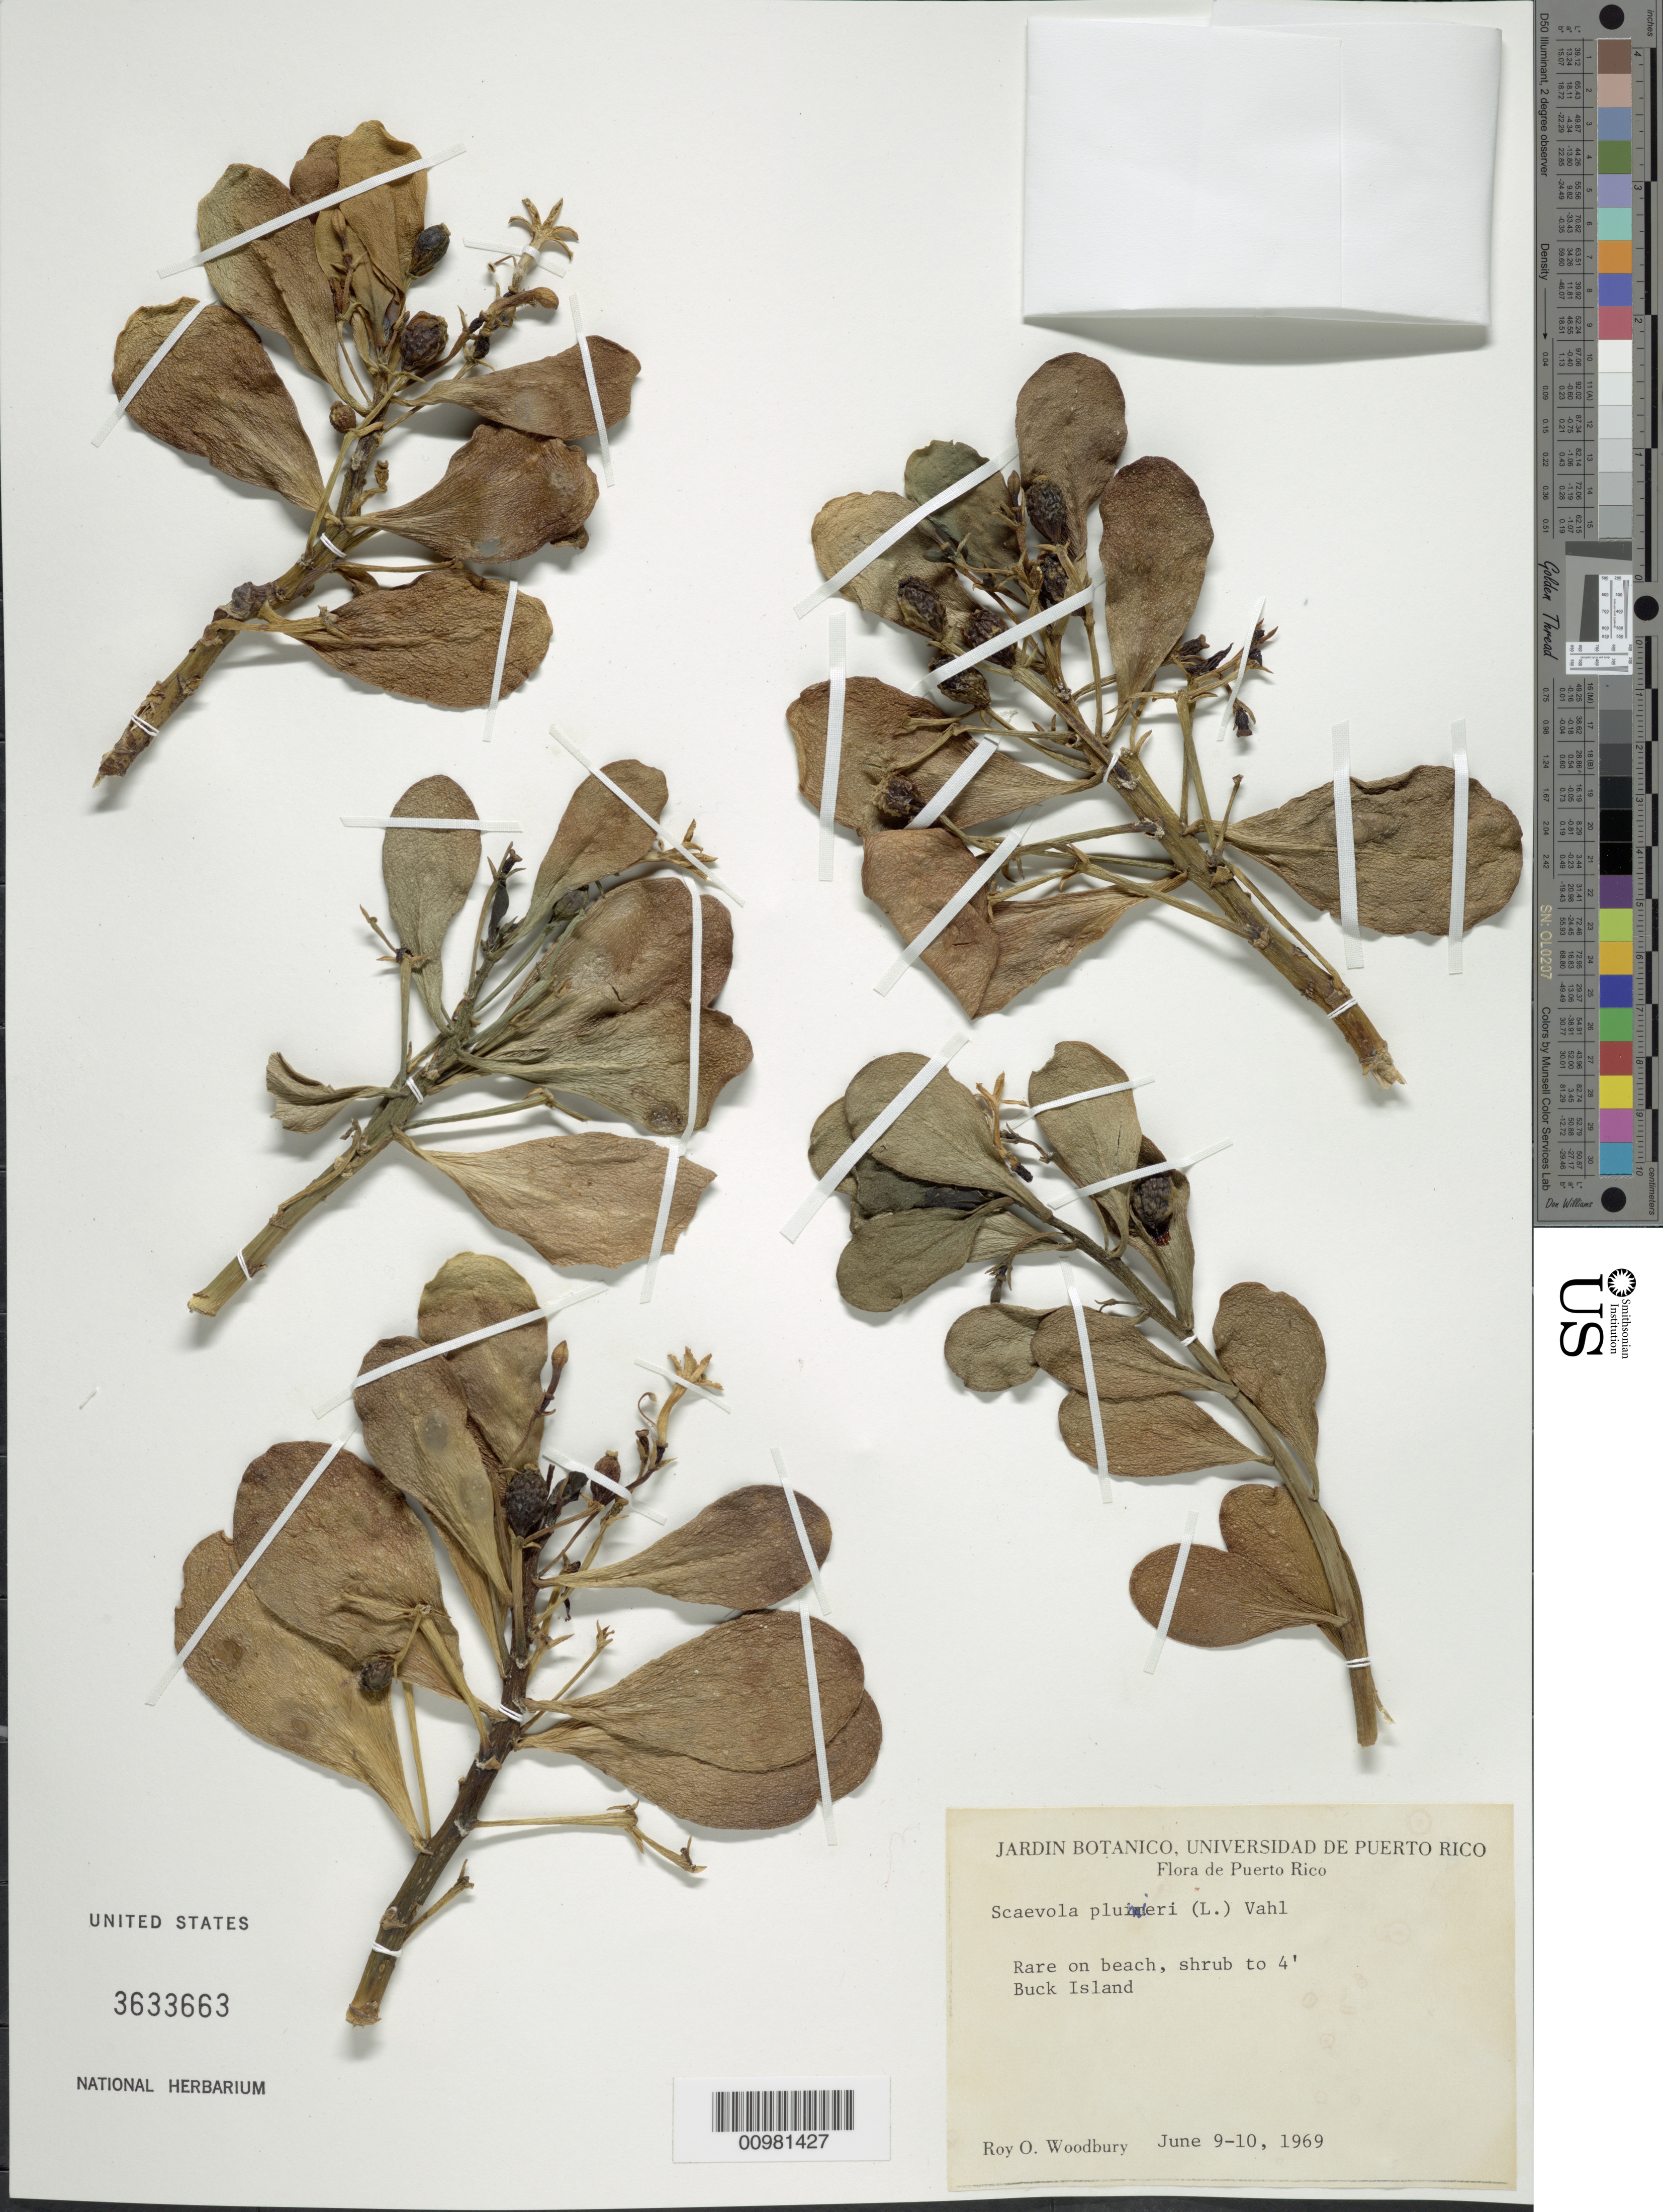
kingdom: Plantae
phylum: Tracheophyta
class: Magnoliopsida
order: Asterales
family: Goodeniaceae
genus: Scaevola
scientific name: Scaevola plumieri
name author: (L.) Vahl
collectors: R. O. Woodbury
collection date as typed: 09 Jun 1969 to 10 Jun 1969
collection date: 1969-06-09/1969-06-10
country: Puerto Rico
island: Buck I.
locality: Buck Island.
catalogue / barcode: US 3633663